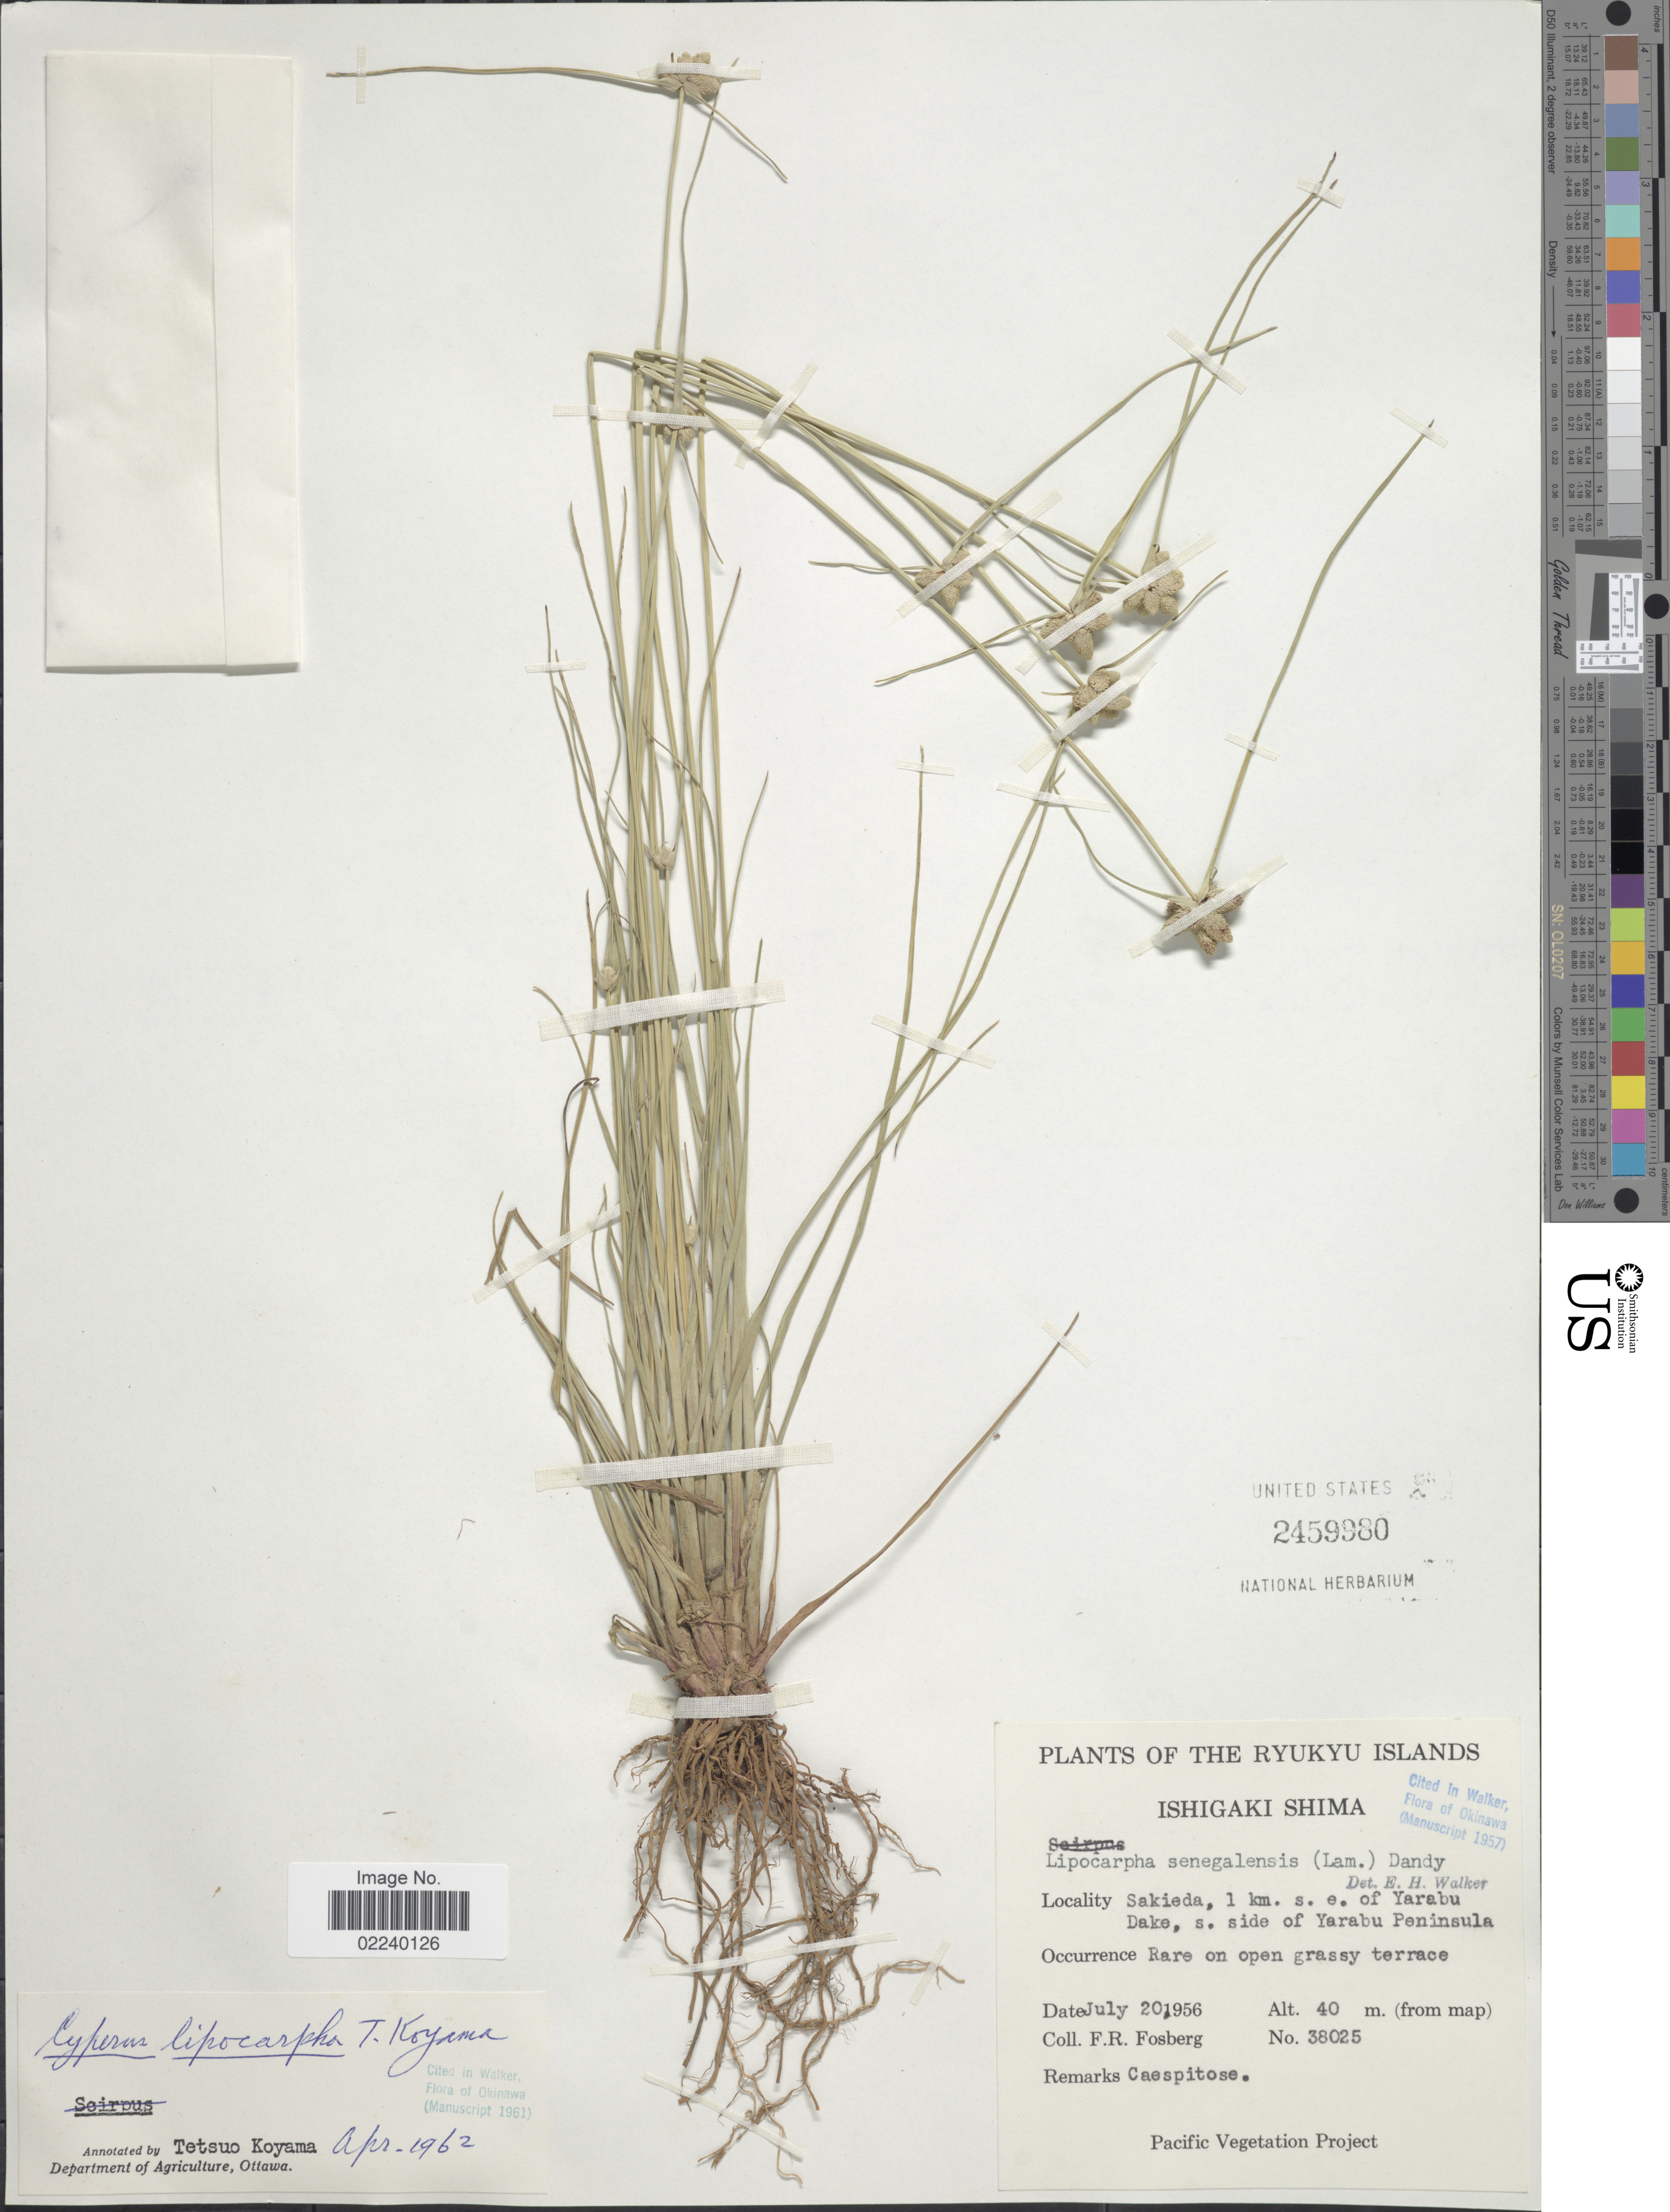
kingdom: Plantae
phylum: Tracheophyta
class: Liliopsida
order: Poales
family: Cyperaceae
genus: Cyperus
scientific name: Cyperus albescens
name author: (Steud.) Larridon & Govaerts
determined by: Strong, M. T., (US), Smithsonian Institution - National Museum of Natural History (UNITED STATES)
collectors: F. R. Fosberg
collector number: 38025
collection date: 1956-07-20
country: Japan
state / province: Okinawa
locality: The Ryukyu Islands, Ishigaki Shima, Sakieda, 1 km. s.e. of Yarabu Dake, s. side of Yarabu Dake, s. side of Yarabu Peninsula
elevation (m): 40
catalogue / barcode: US 2459980